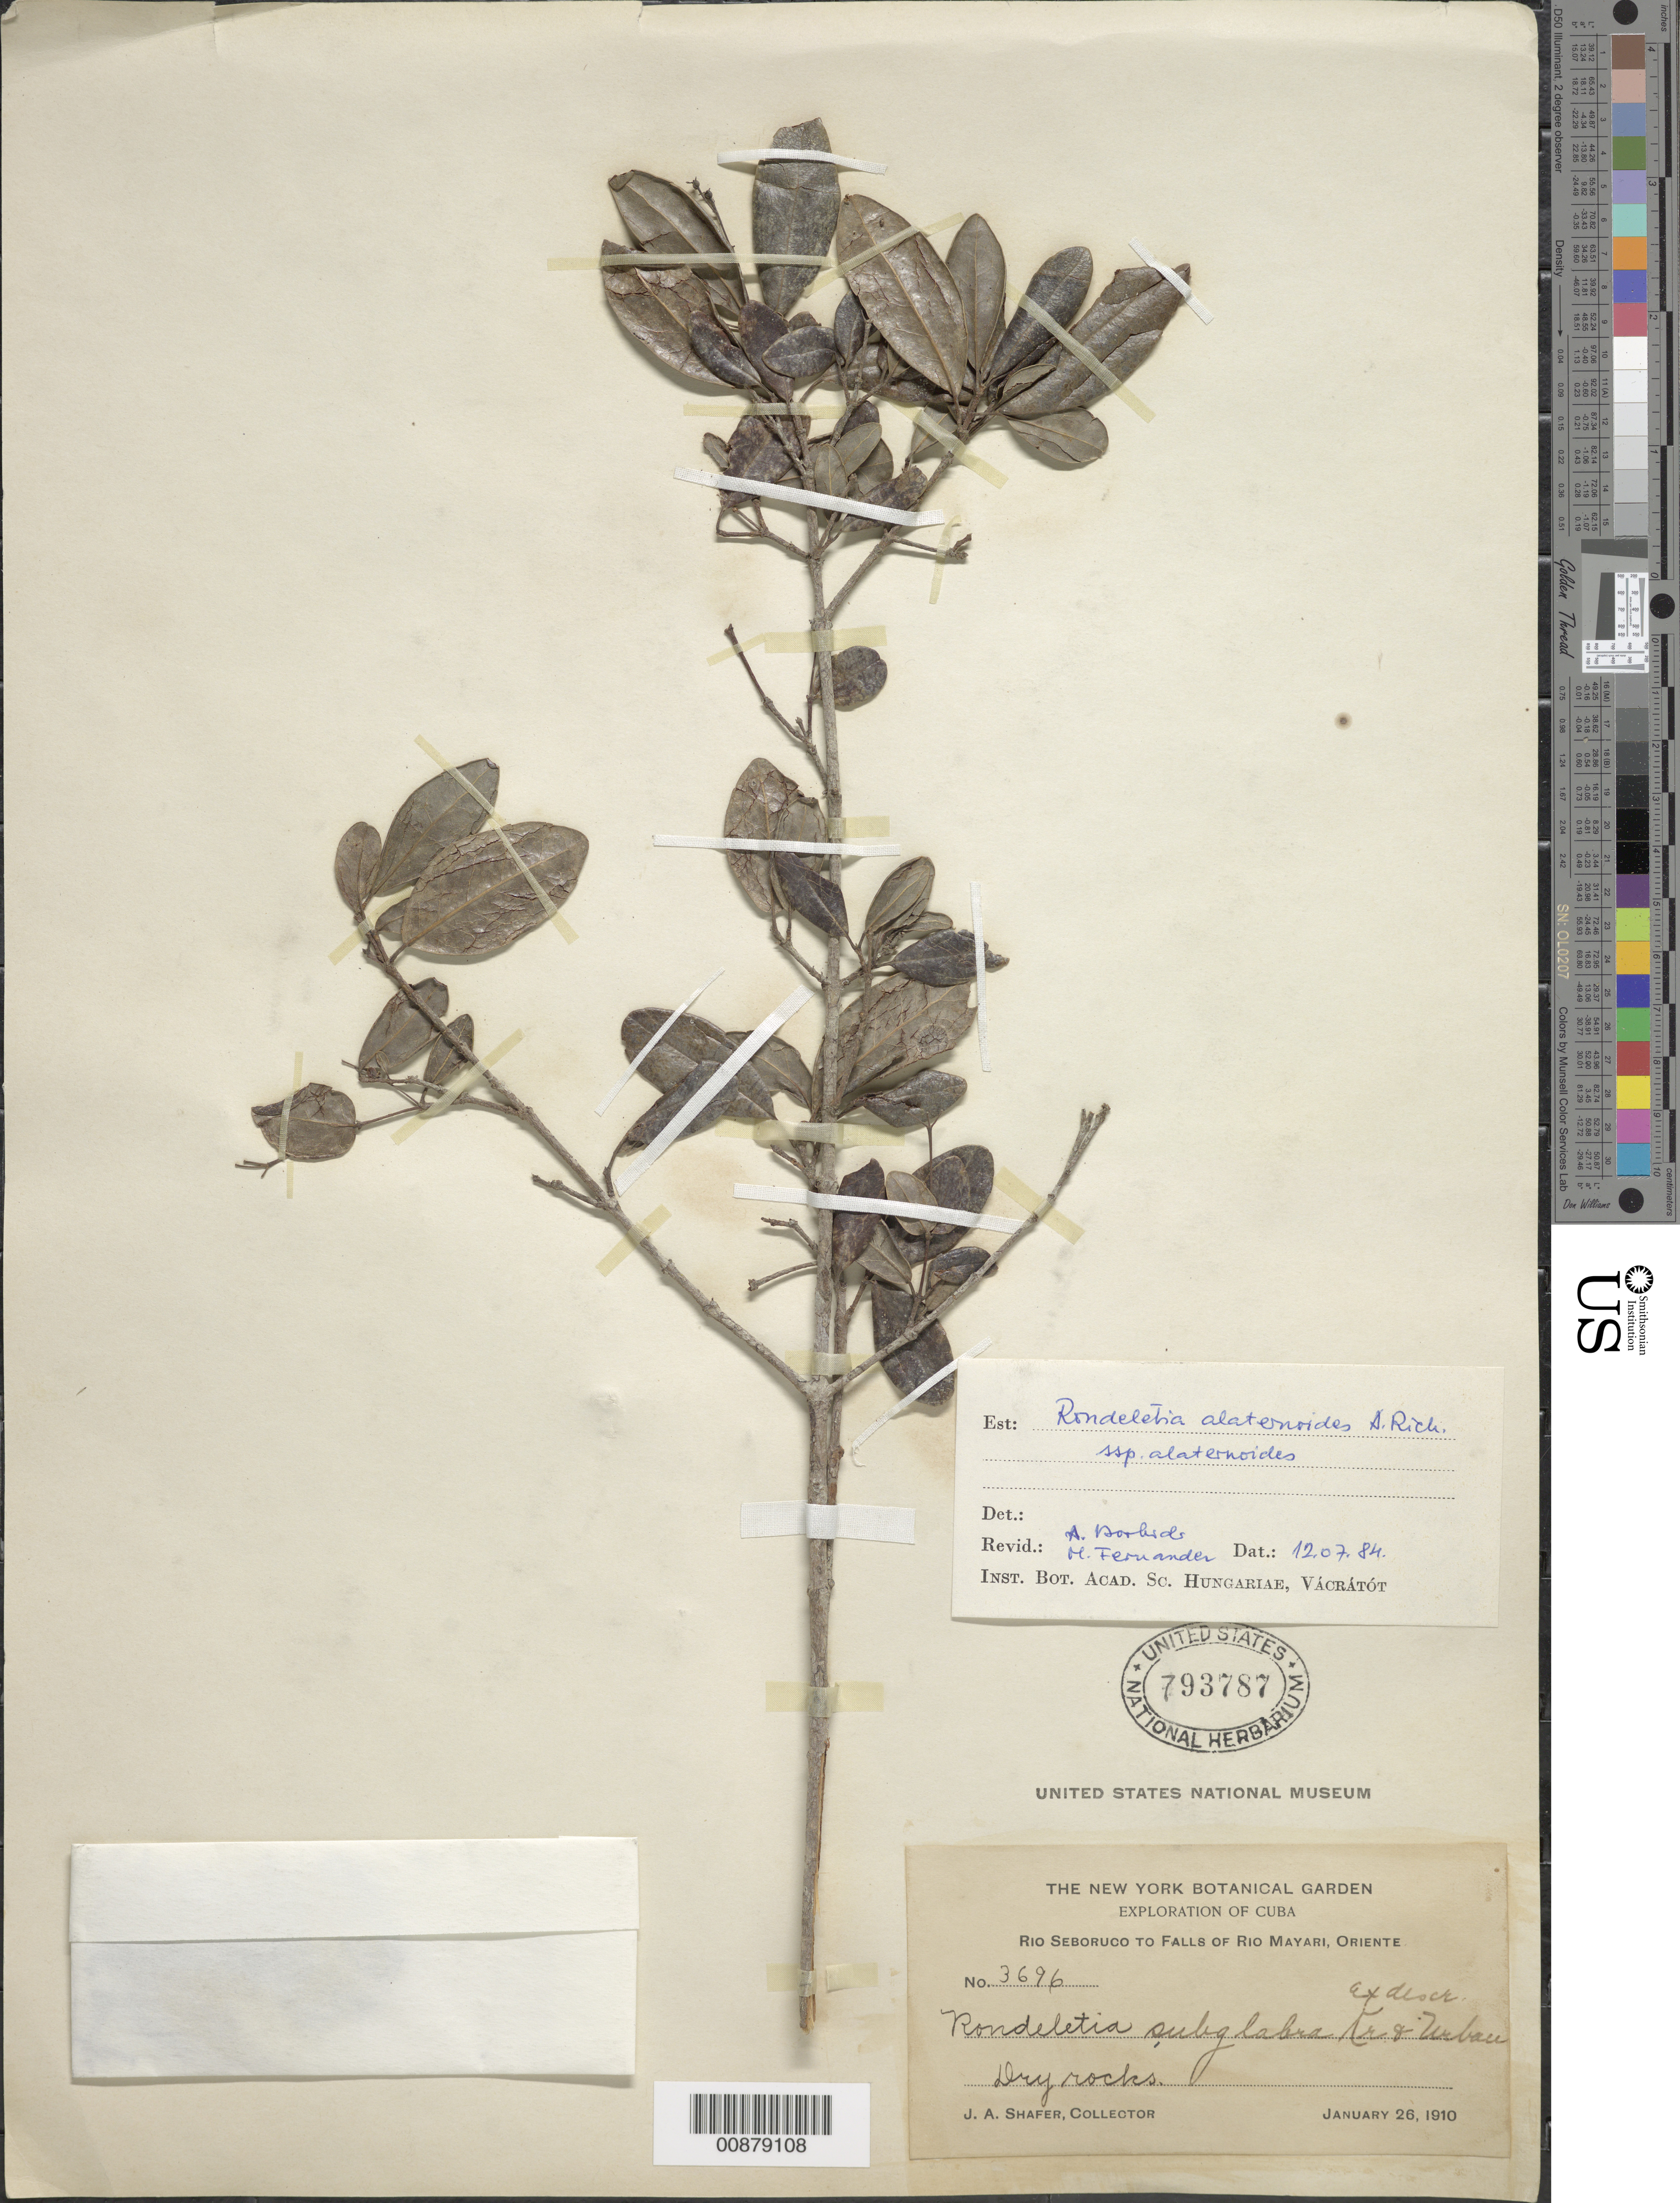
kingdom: Plantae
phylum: Tracheophyta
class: Magnoliopsida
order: Gentianales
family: Rubiaceae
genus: Rondeletia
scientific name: Rondeletia alaternoides subsp. alaternoides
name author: A. Rich.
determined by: Borhidi, Attila L.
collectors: J. A. Shafer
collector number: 3696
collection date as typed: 26 Jan 1910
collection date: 1910-01-26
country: Cuba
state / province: Oriente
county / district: Dry forest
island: Cuba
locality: Rio Seboruco to Falls of Rio Mayari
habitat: Dry rocks.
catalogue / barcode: US 793787